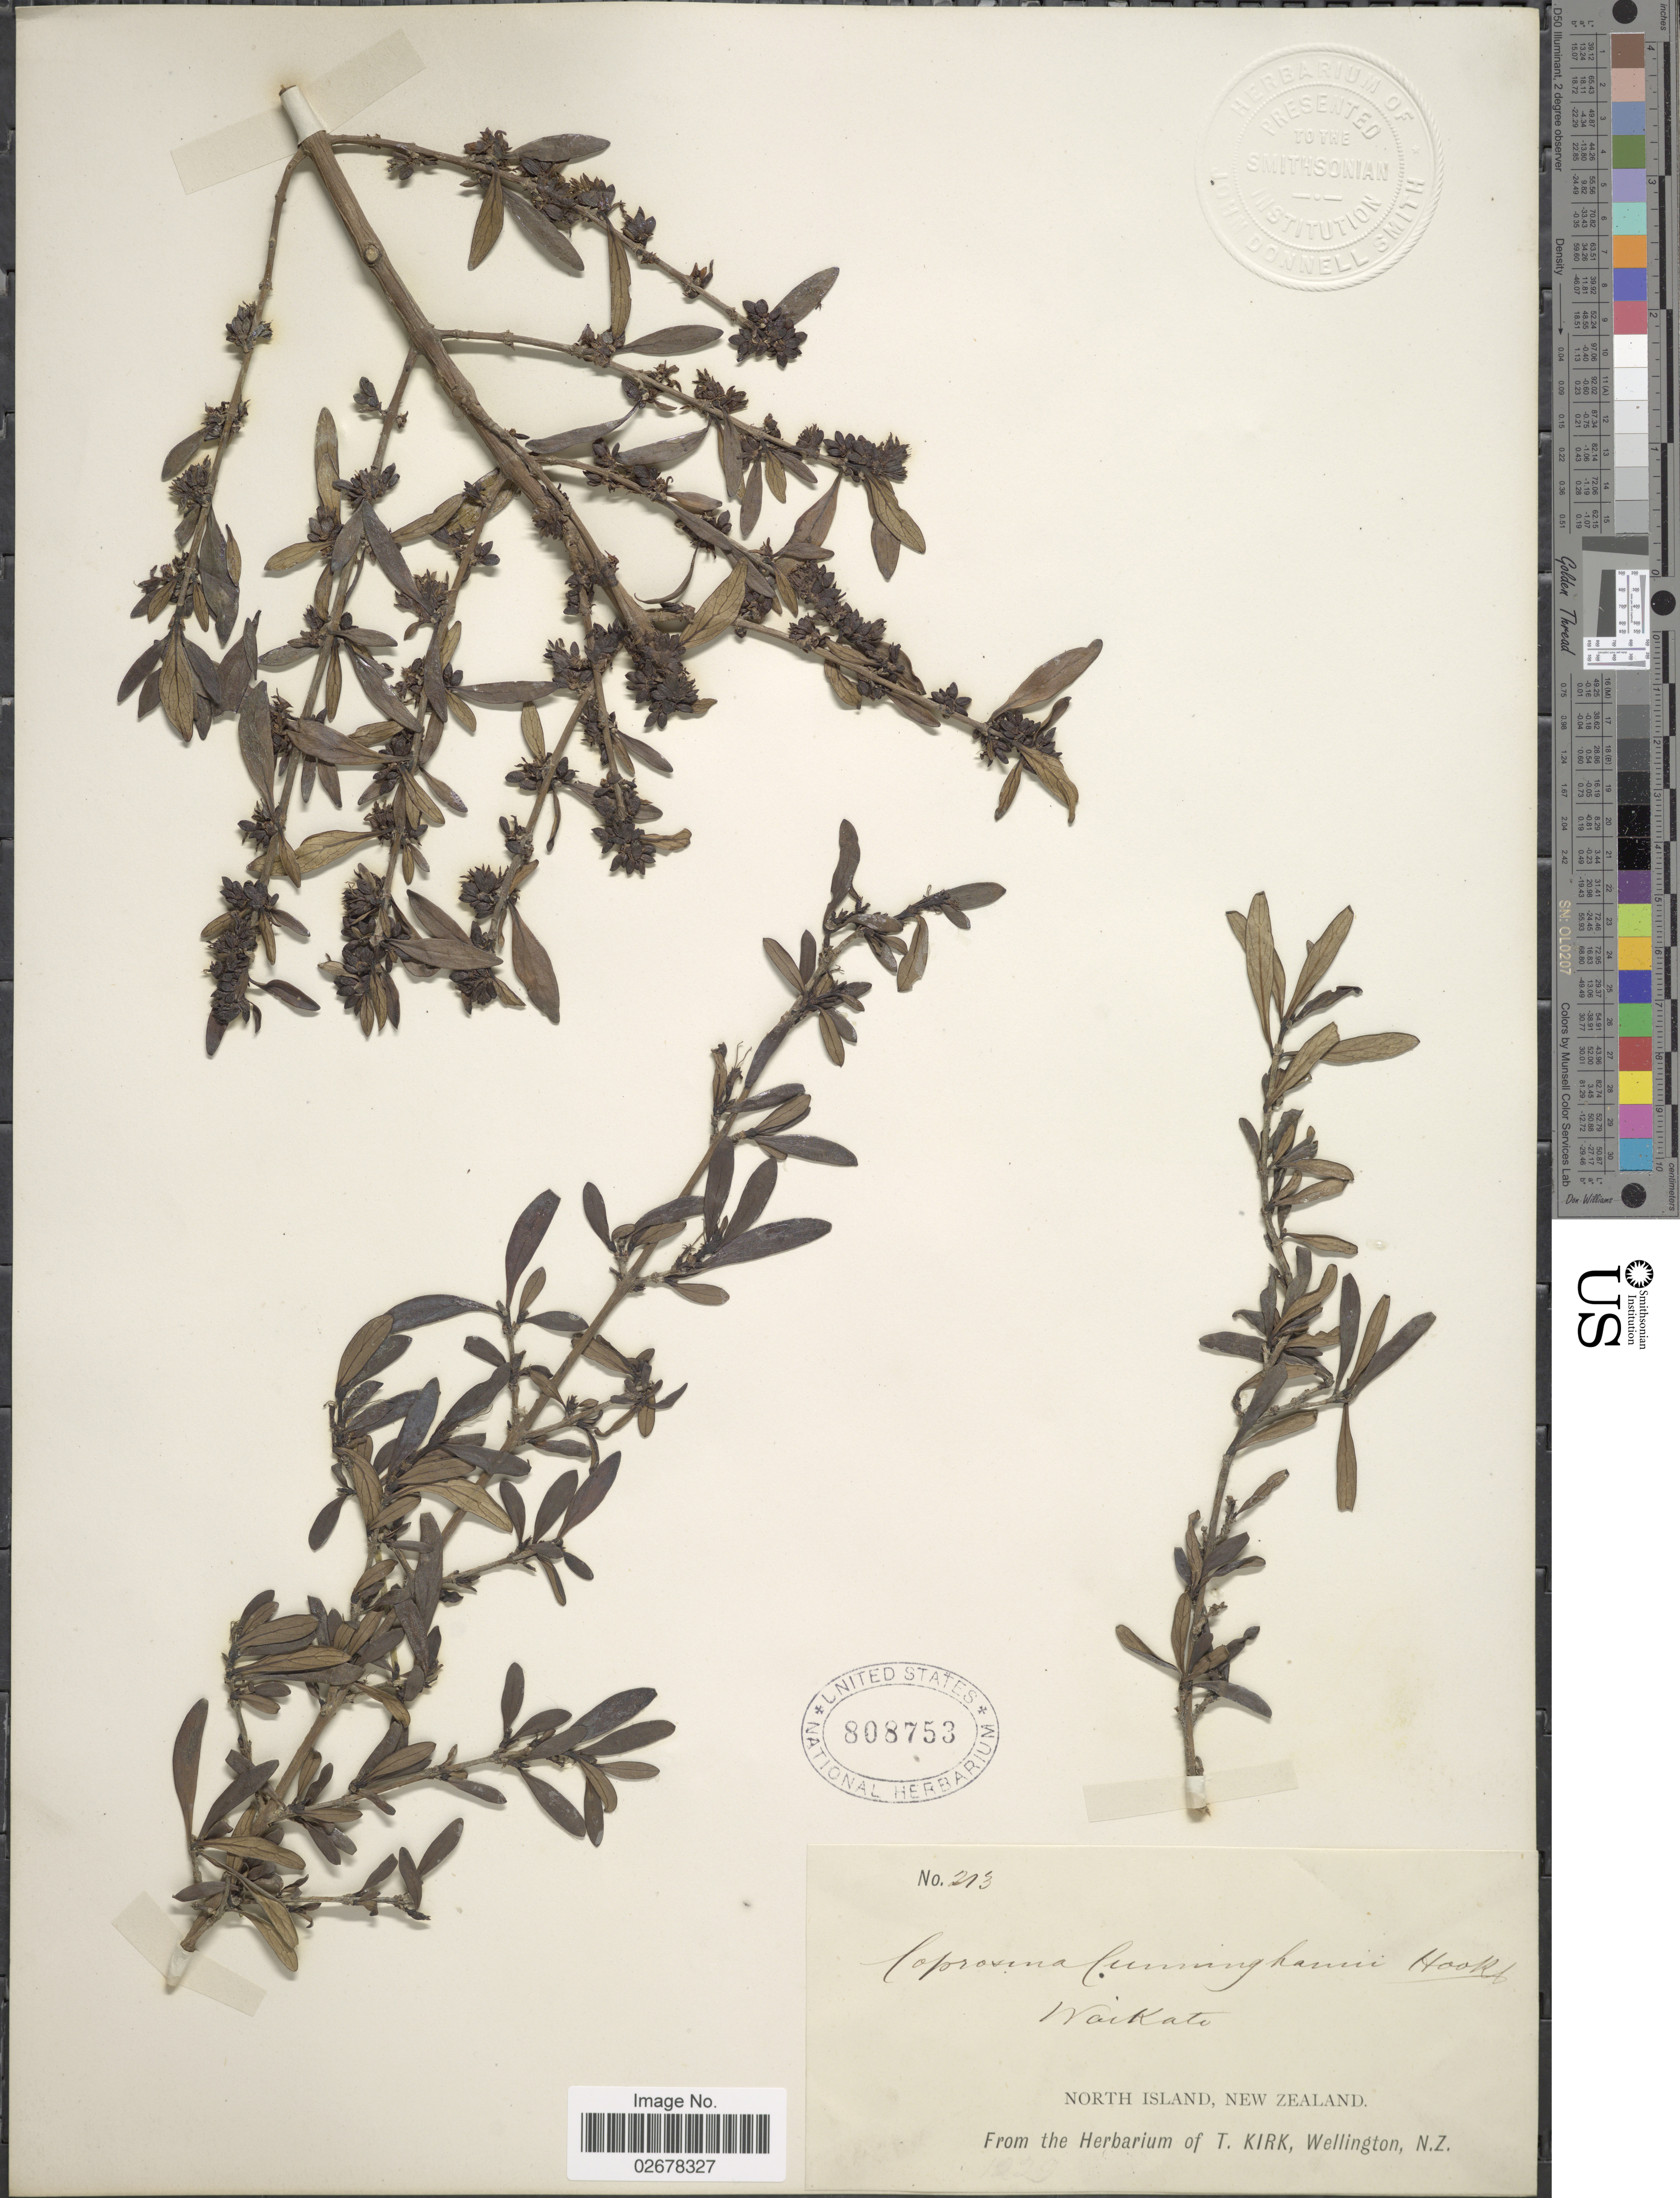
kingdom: Plantae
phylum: Tracheophyta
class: Magnoliopsida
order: Gentianales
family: Rubiaceae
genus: Coprosma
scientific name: Coprosma x cunninghamii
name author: Hook. f.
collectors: ex herb. T. Kirk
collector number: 213*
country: New Zealand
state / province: Waikato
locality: Waikato, North Island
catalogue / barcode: US 808753